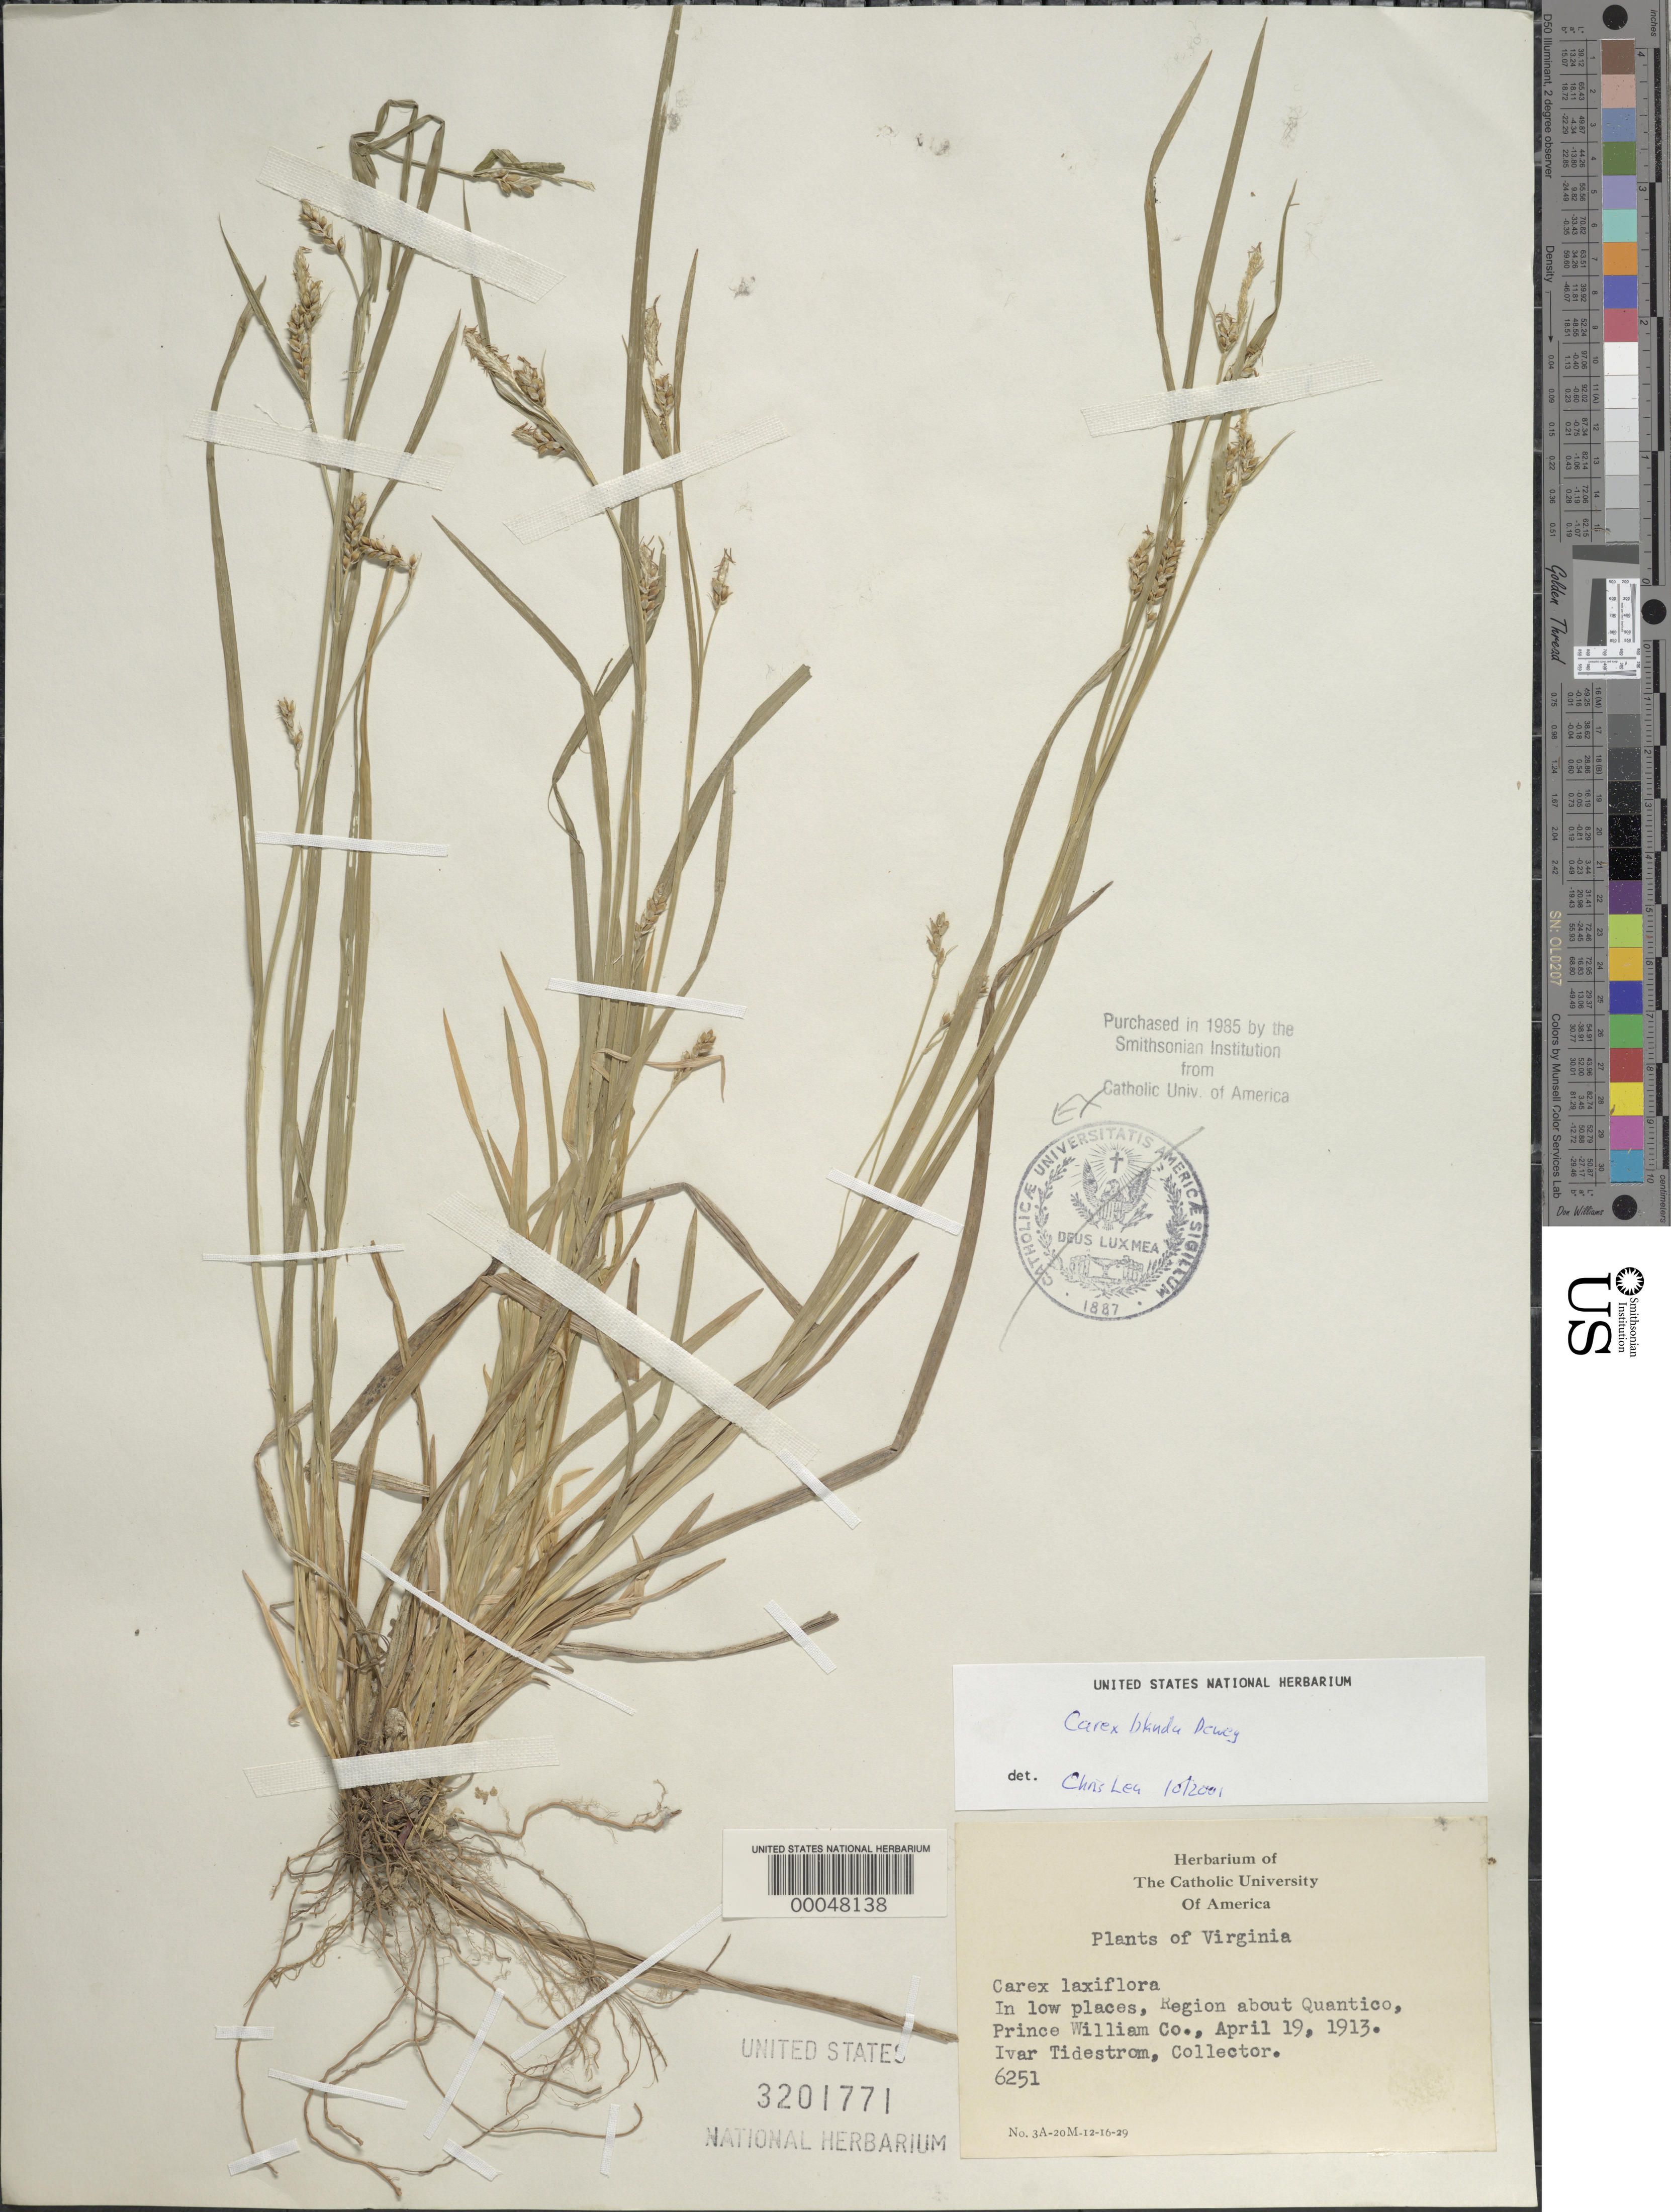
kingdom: Plantae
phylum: Tracheophyta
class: Liliopsida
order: Poales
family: Cyperaceae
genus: Carex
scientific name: Carex blanda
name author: Dewey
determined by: Lea, C.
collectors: I. F. Tidestrom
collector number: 6251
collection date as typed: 19 Apr 1913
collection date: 1913-04-19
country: United States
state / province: Virginia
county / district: Prince William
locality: Region about Quantico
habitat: Low places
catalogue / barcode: US 3201771